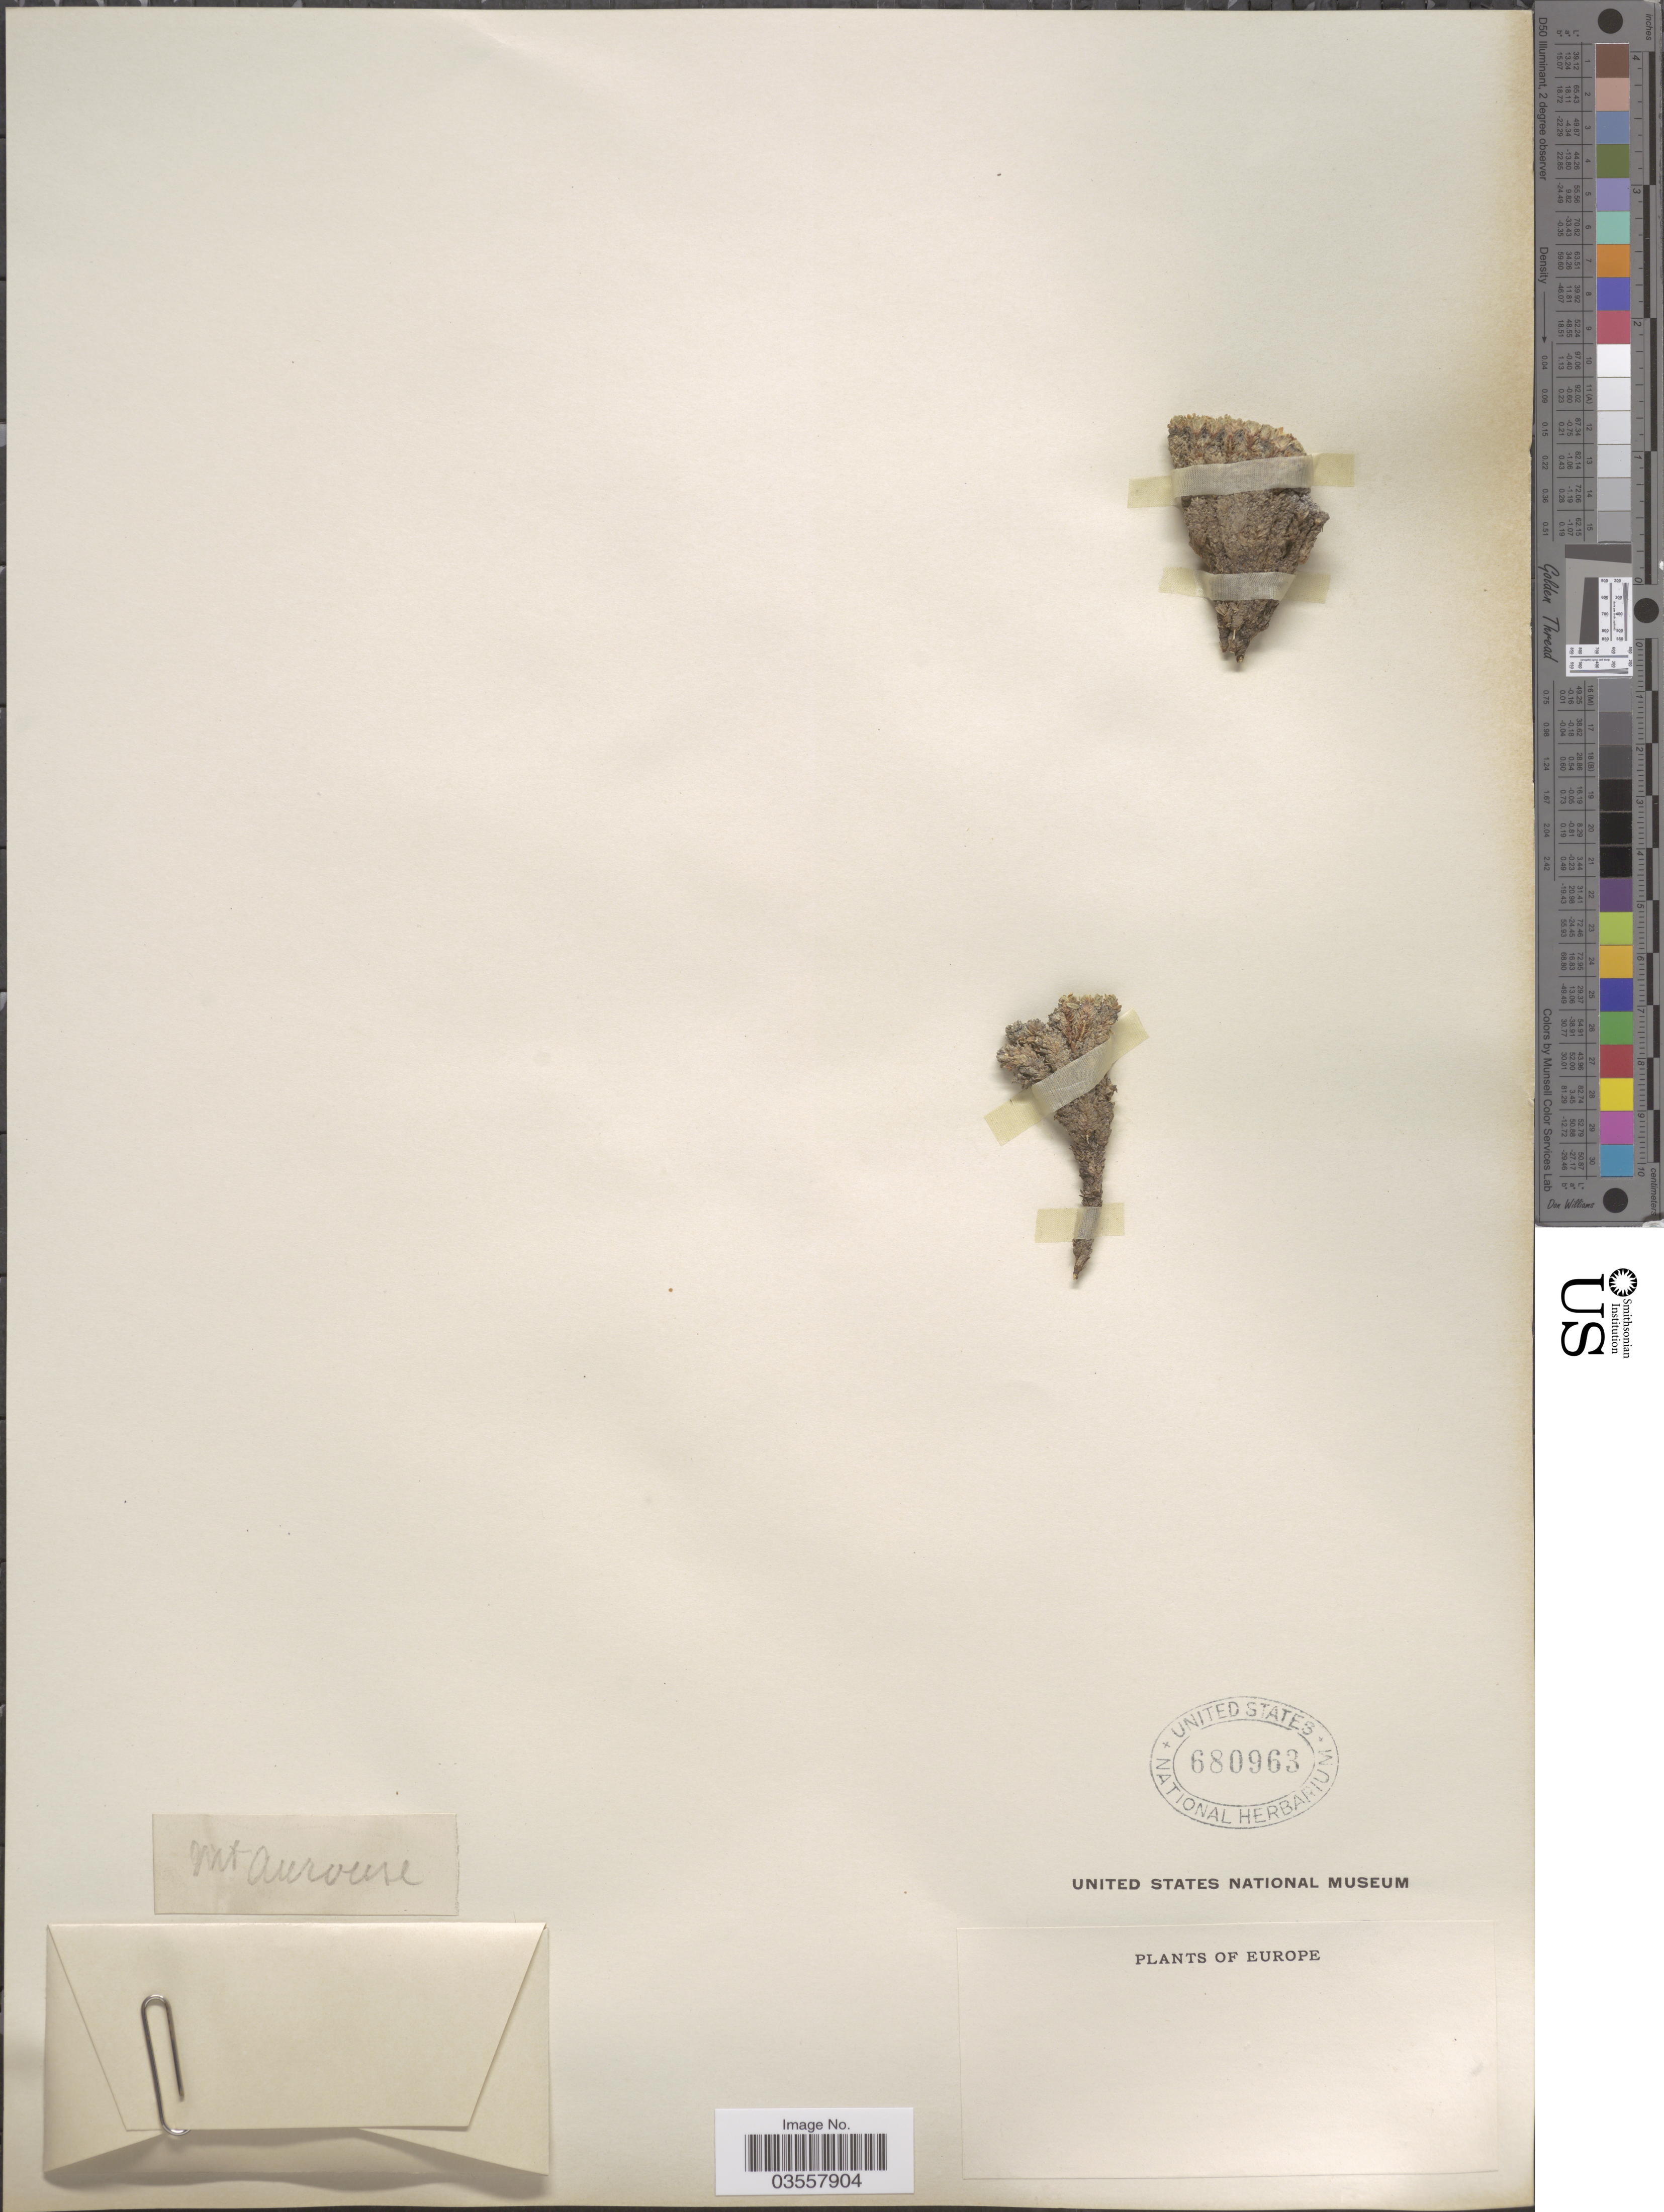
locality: Mt Aurouse. Europe.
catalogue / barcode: US 680963